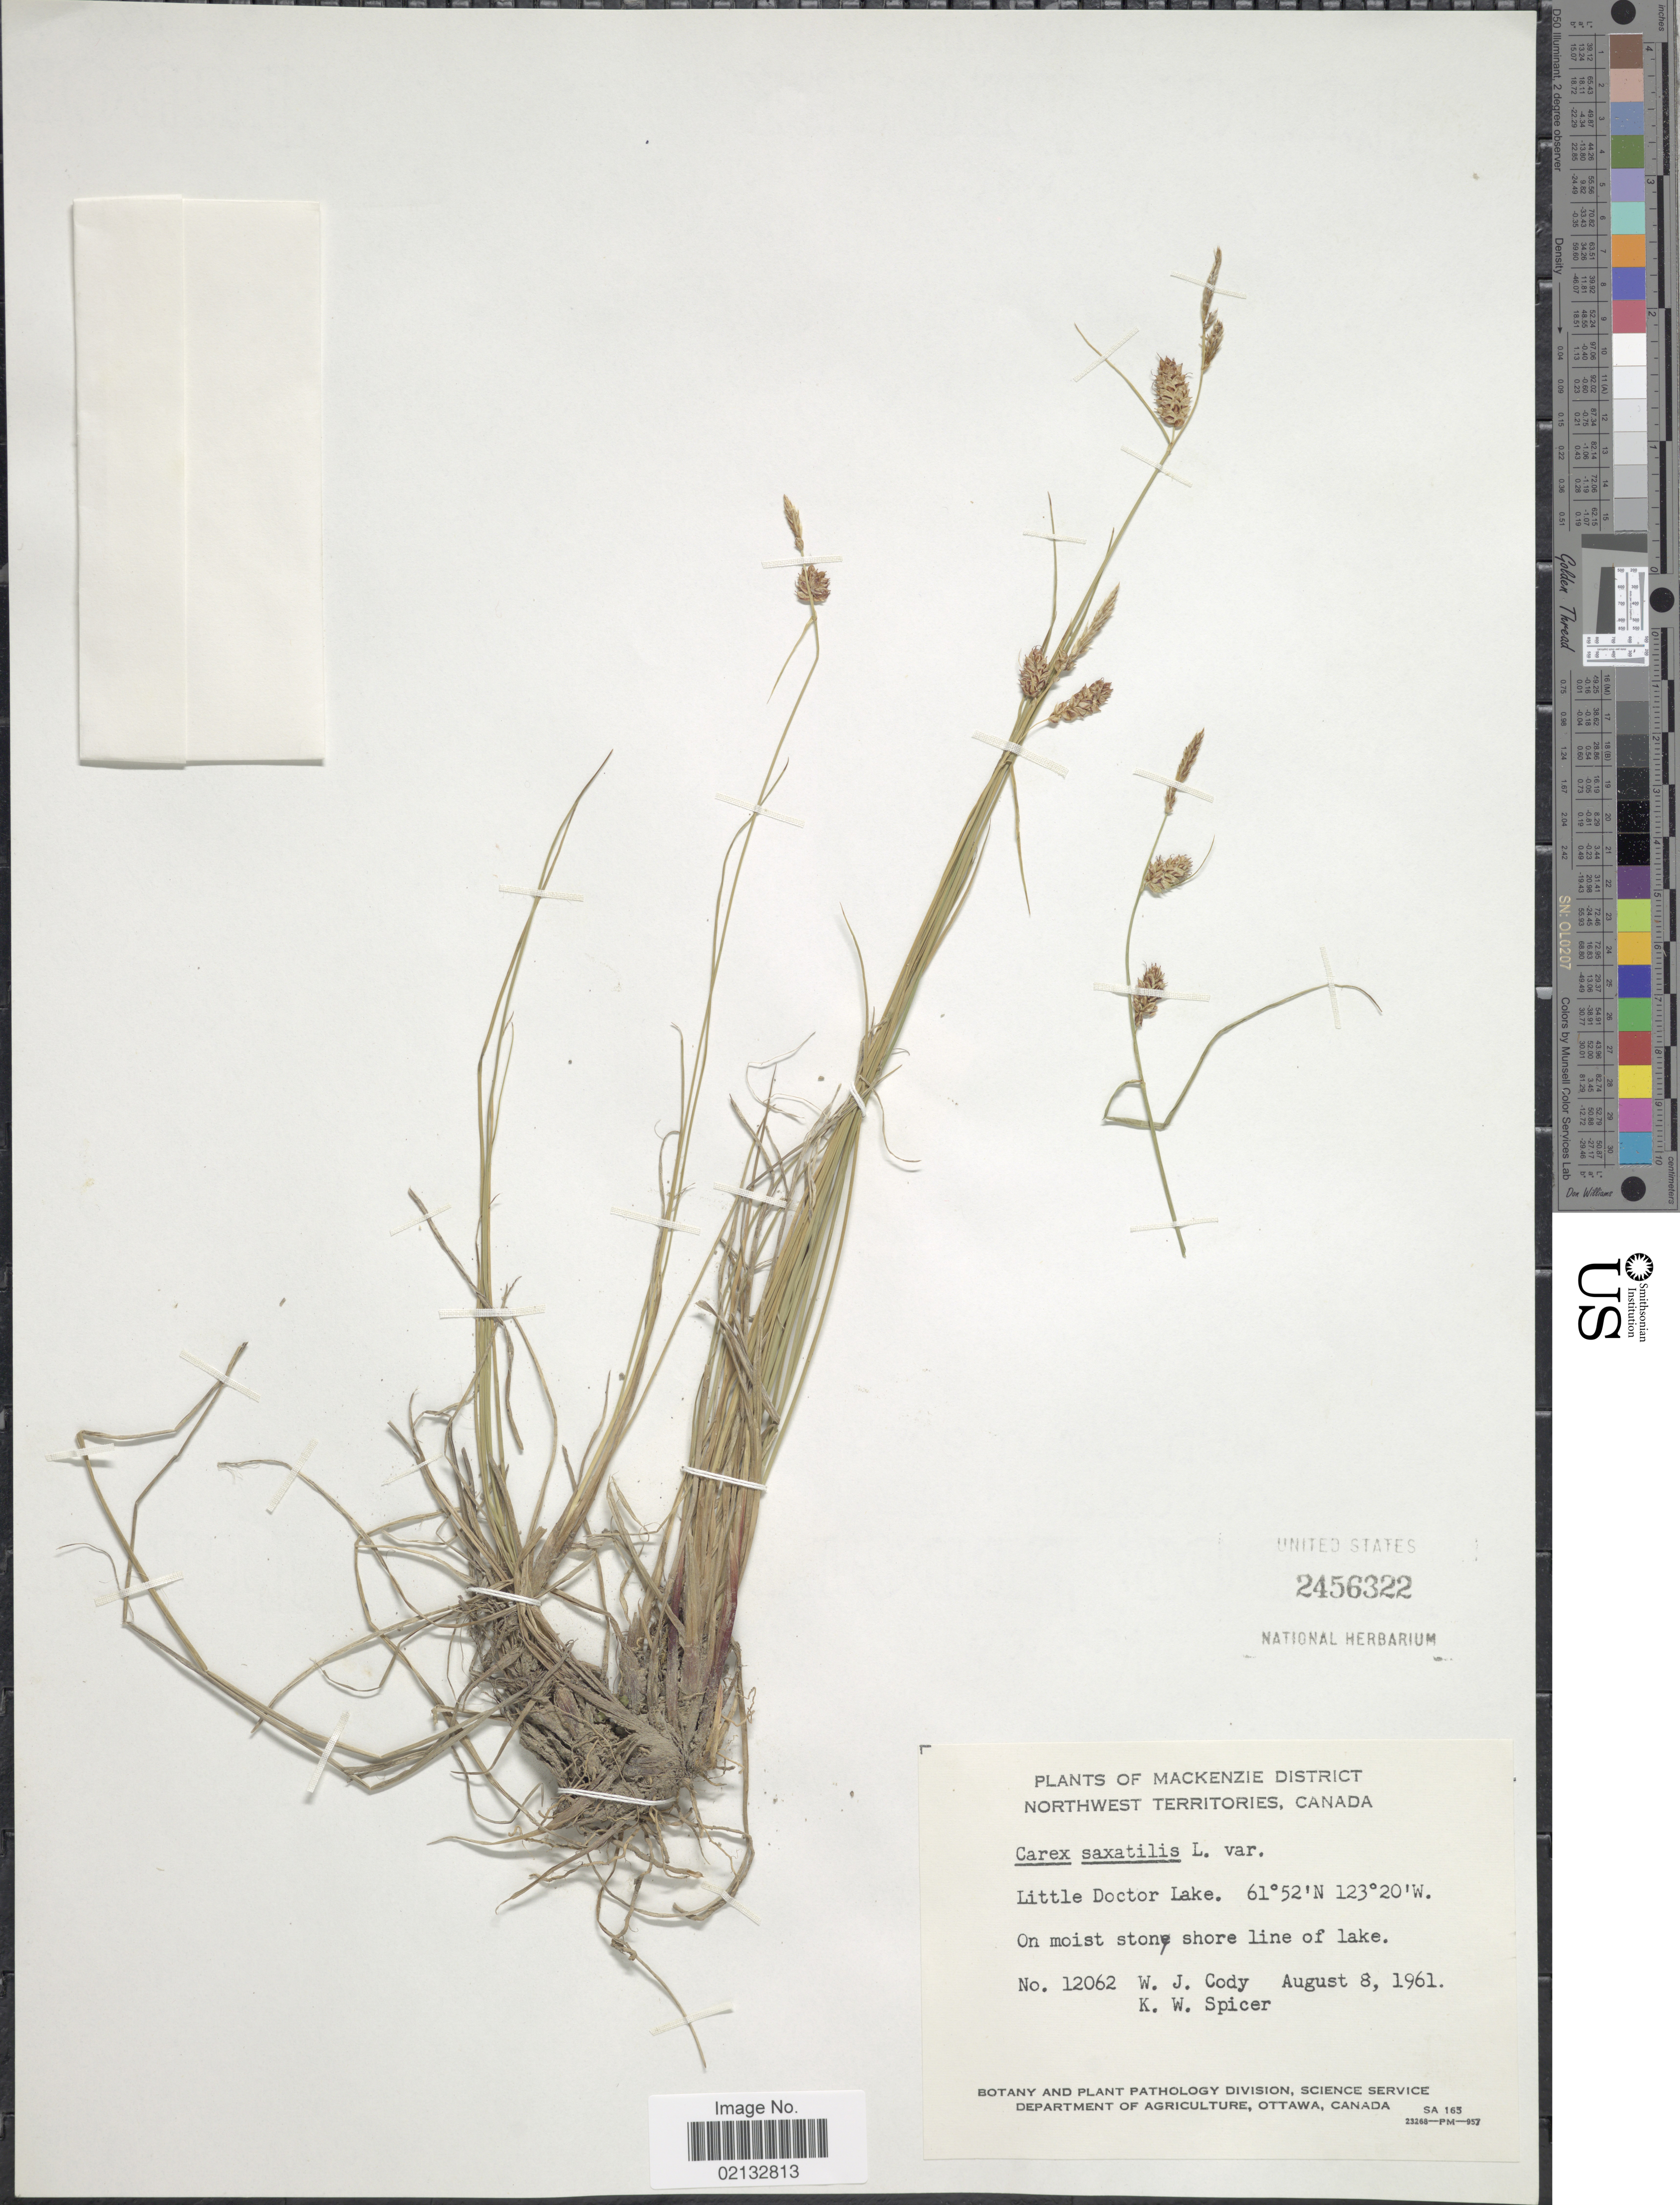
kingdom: Plantae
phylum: Tracheophyta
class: Liliopsida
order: Poales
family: Cyperaceae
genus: Carex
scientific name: Carex saxatilis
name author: L.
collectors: W. Cody & K. Spicer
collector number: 12062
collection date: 1961-08-08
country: Canada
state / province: Northwest Territories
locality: Mackenzie District. Little Doctor Lake. On moist stony shore line of lake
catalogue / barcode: US 2456322